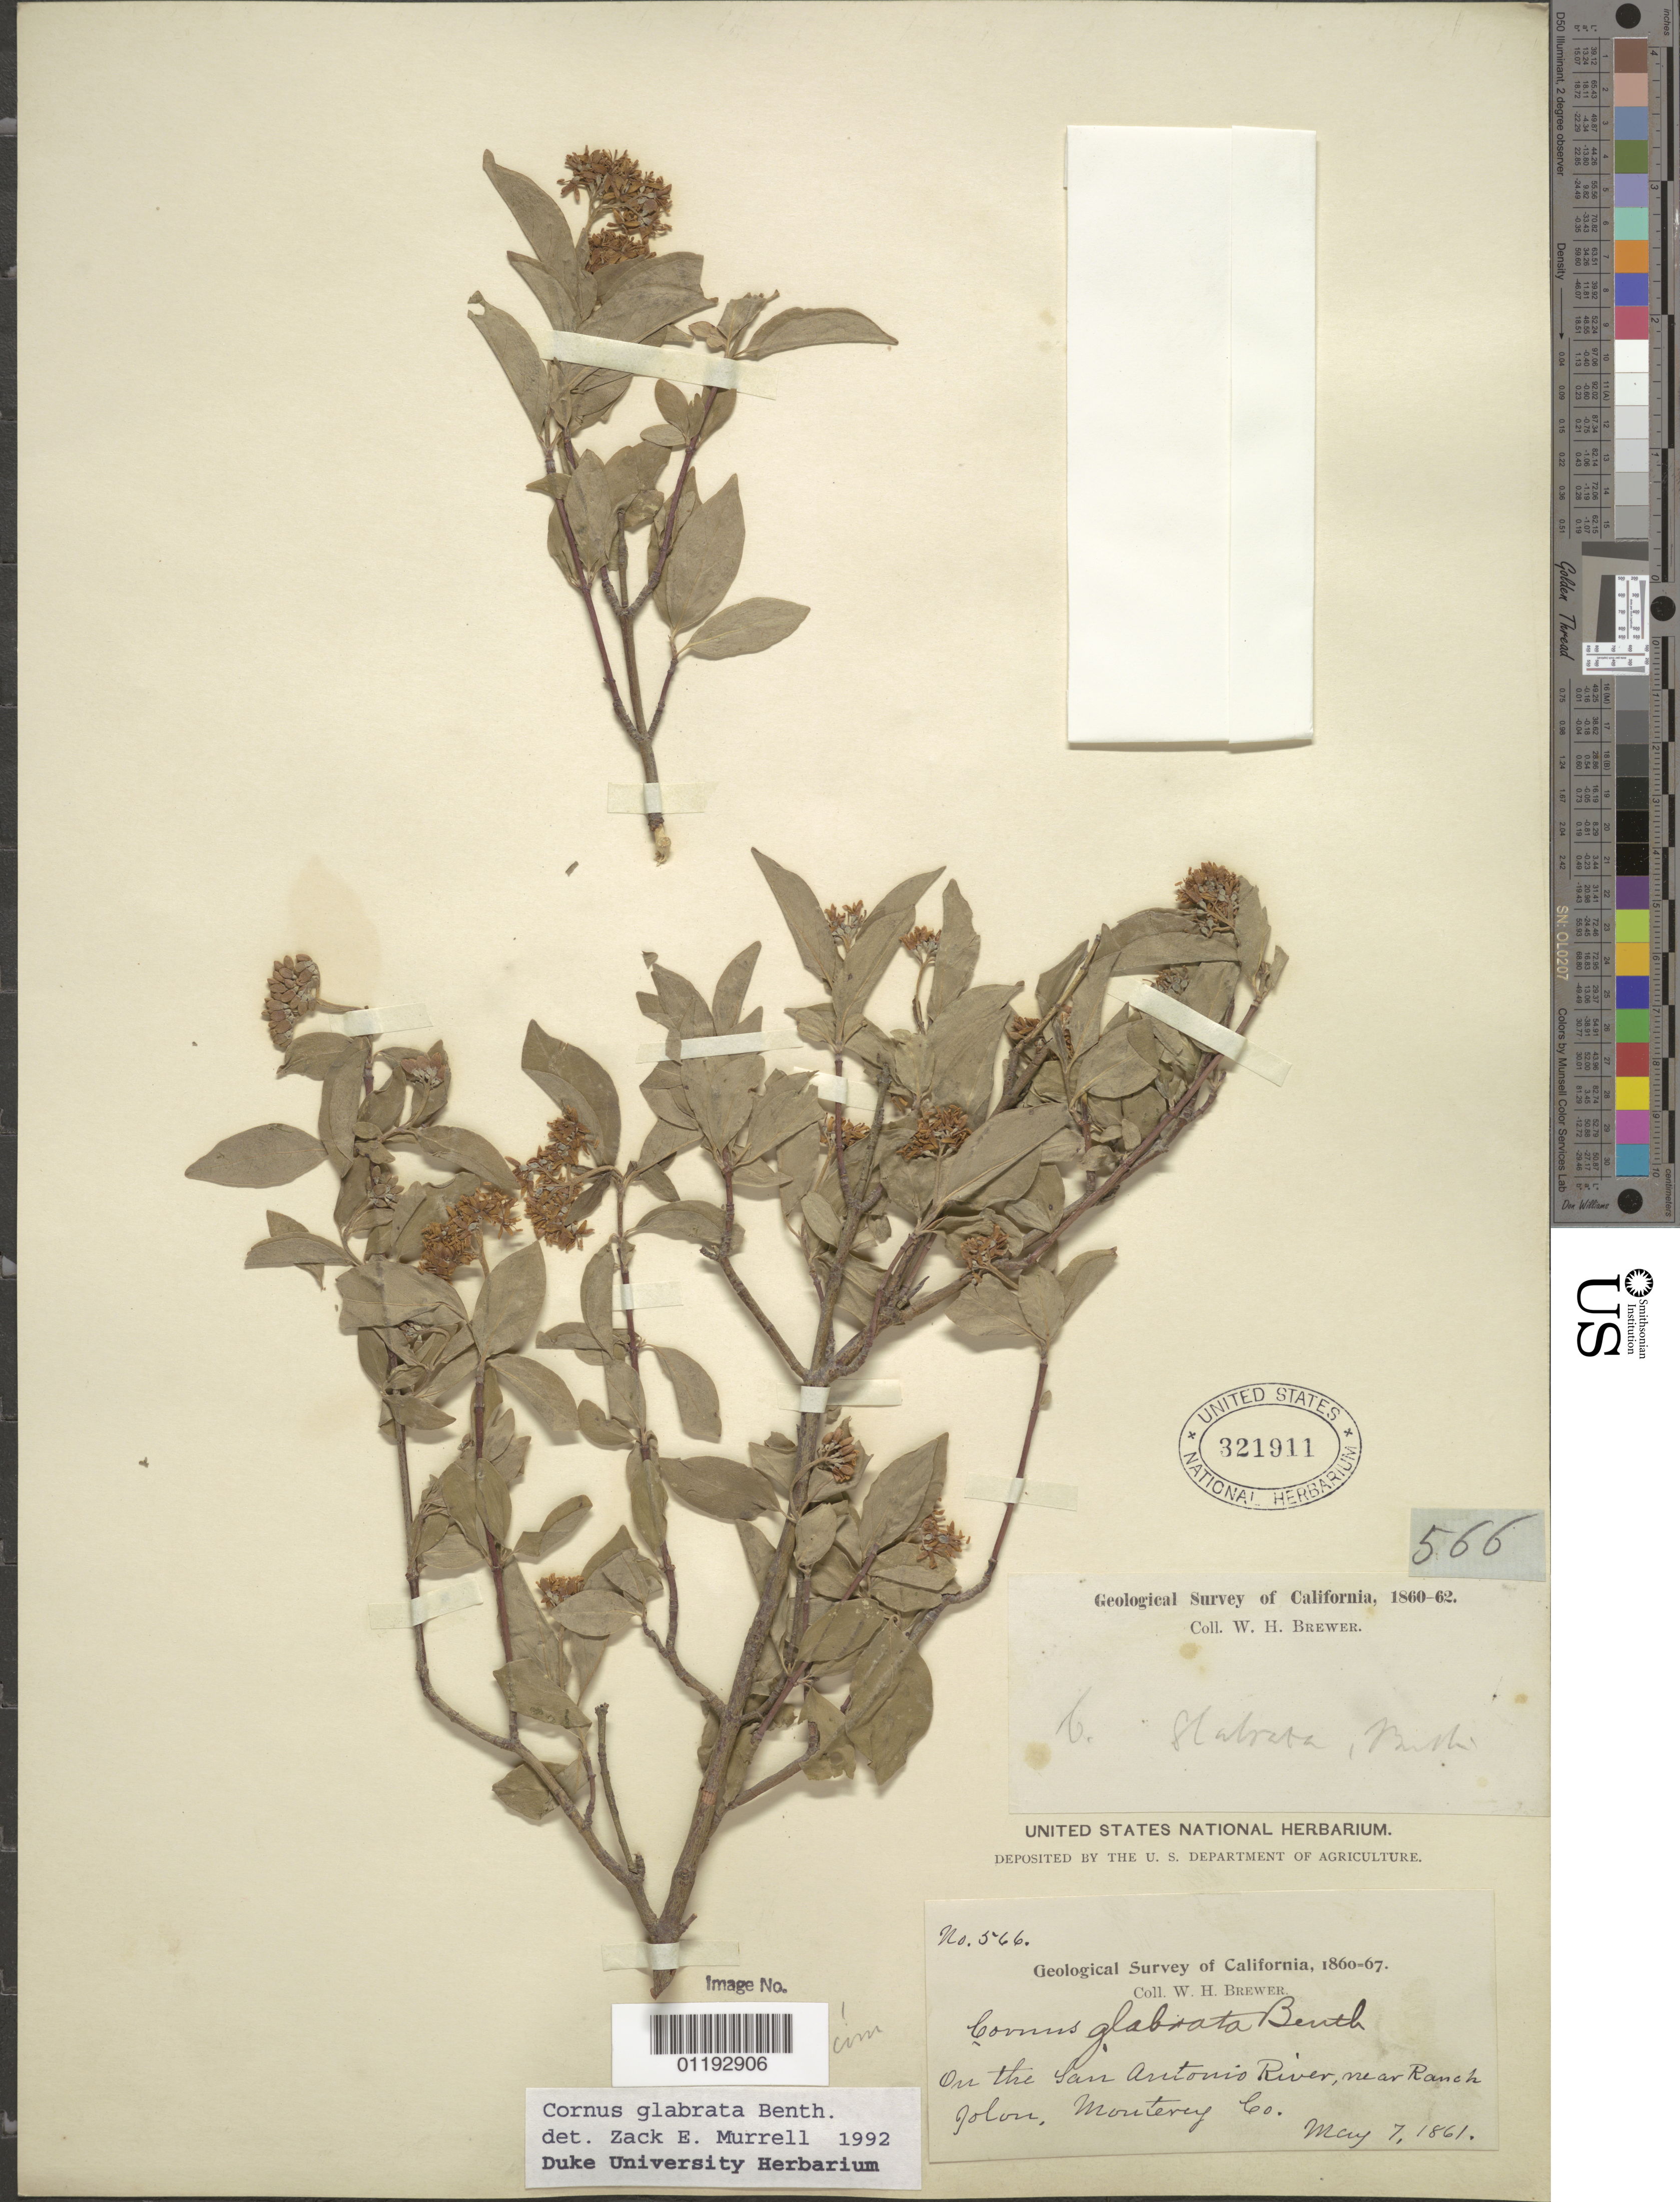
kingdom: Plantae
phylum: Tracheophyta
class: Magnoliopsida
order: Cornales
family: Cornaceae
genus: Cornus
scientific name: Cornus glabrata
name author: Benth.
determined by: Murrell, Z. E.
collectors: W. H. Brewer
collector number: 566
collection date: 1861-05-07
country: United States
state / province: California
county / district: Monterey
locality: On San Antonio River, near Ranch Jolon.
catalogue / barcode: US 321911